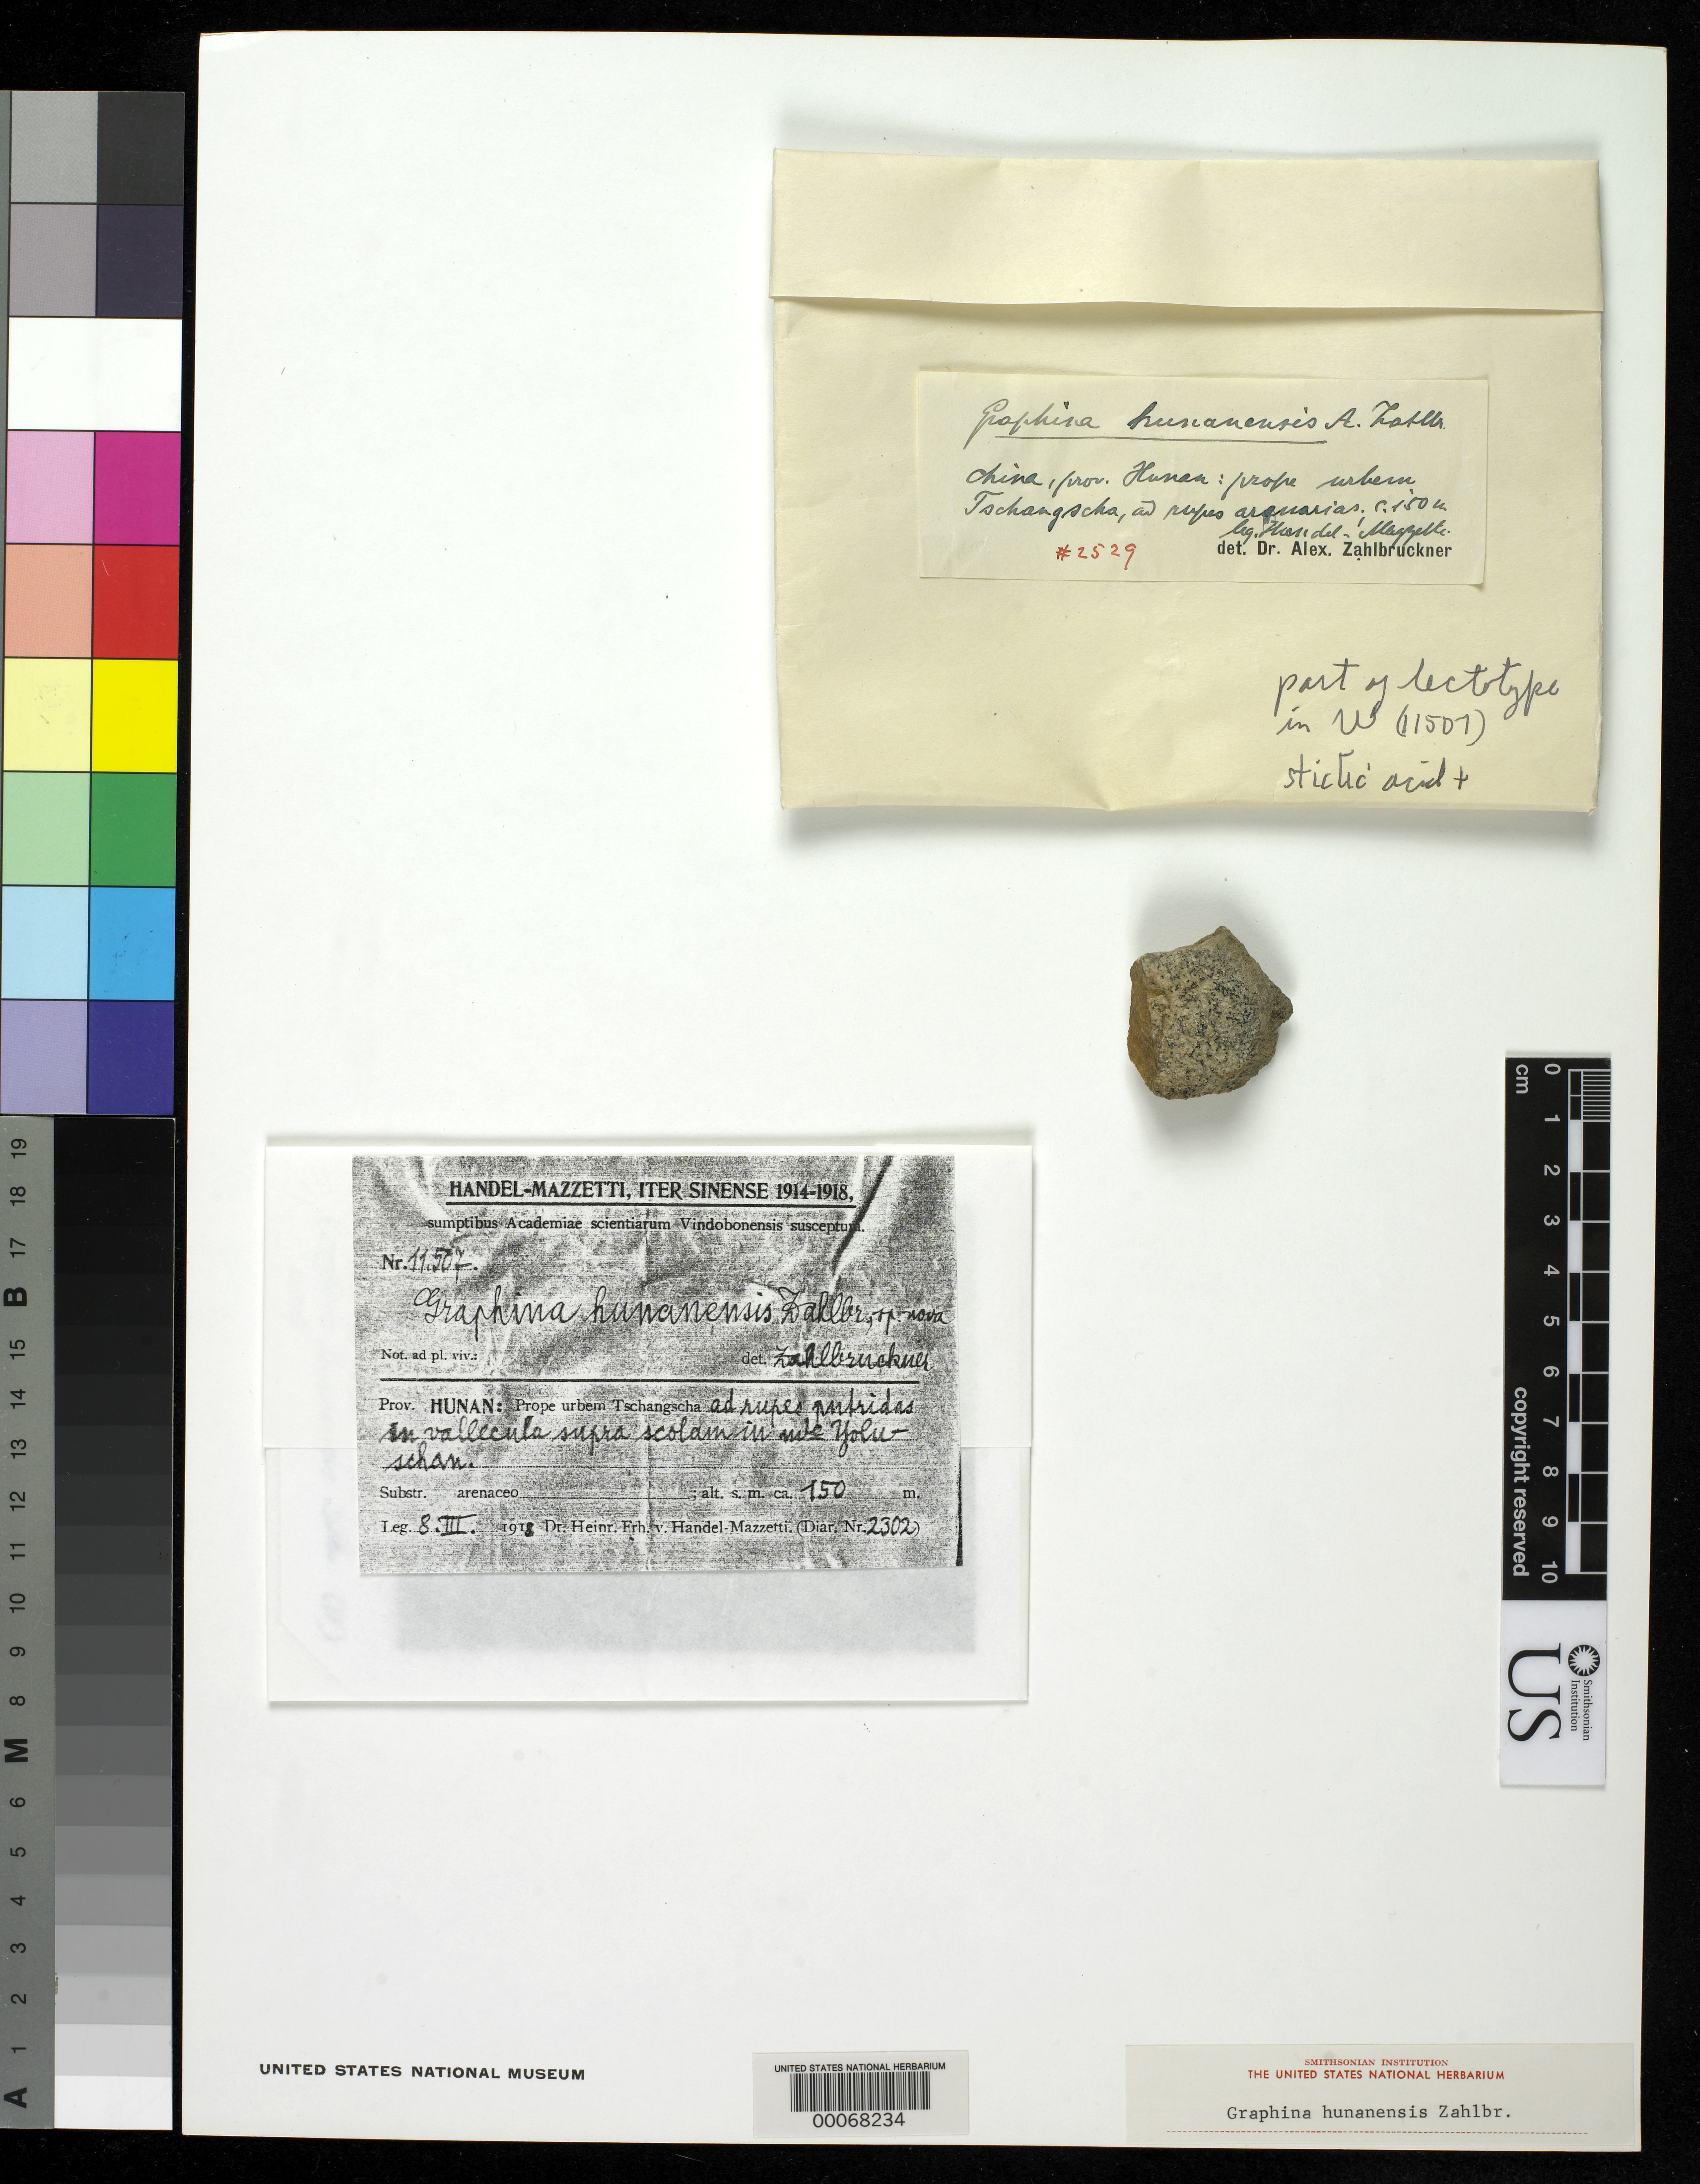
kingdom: Fungi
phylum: Ascomycota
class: Lecanoromycetes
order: Ostropales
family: Graphidaceae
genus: Graphina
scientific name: Graphina hunanensis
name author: Zahlbr. in Hand.-Mazz.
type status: Type Fragment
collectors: H. Handel-Mazzetti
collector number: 11507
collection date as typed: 08 Mar 1918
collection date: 1918-03-08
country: China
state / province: Hunan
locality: Yolu-schan bei Tschangscha. [Yolu-schan near Tschangscha.]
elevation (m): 150